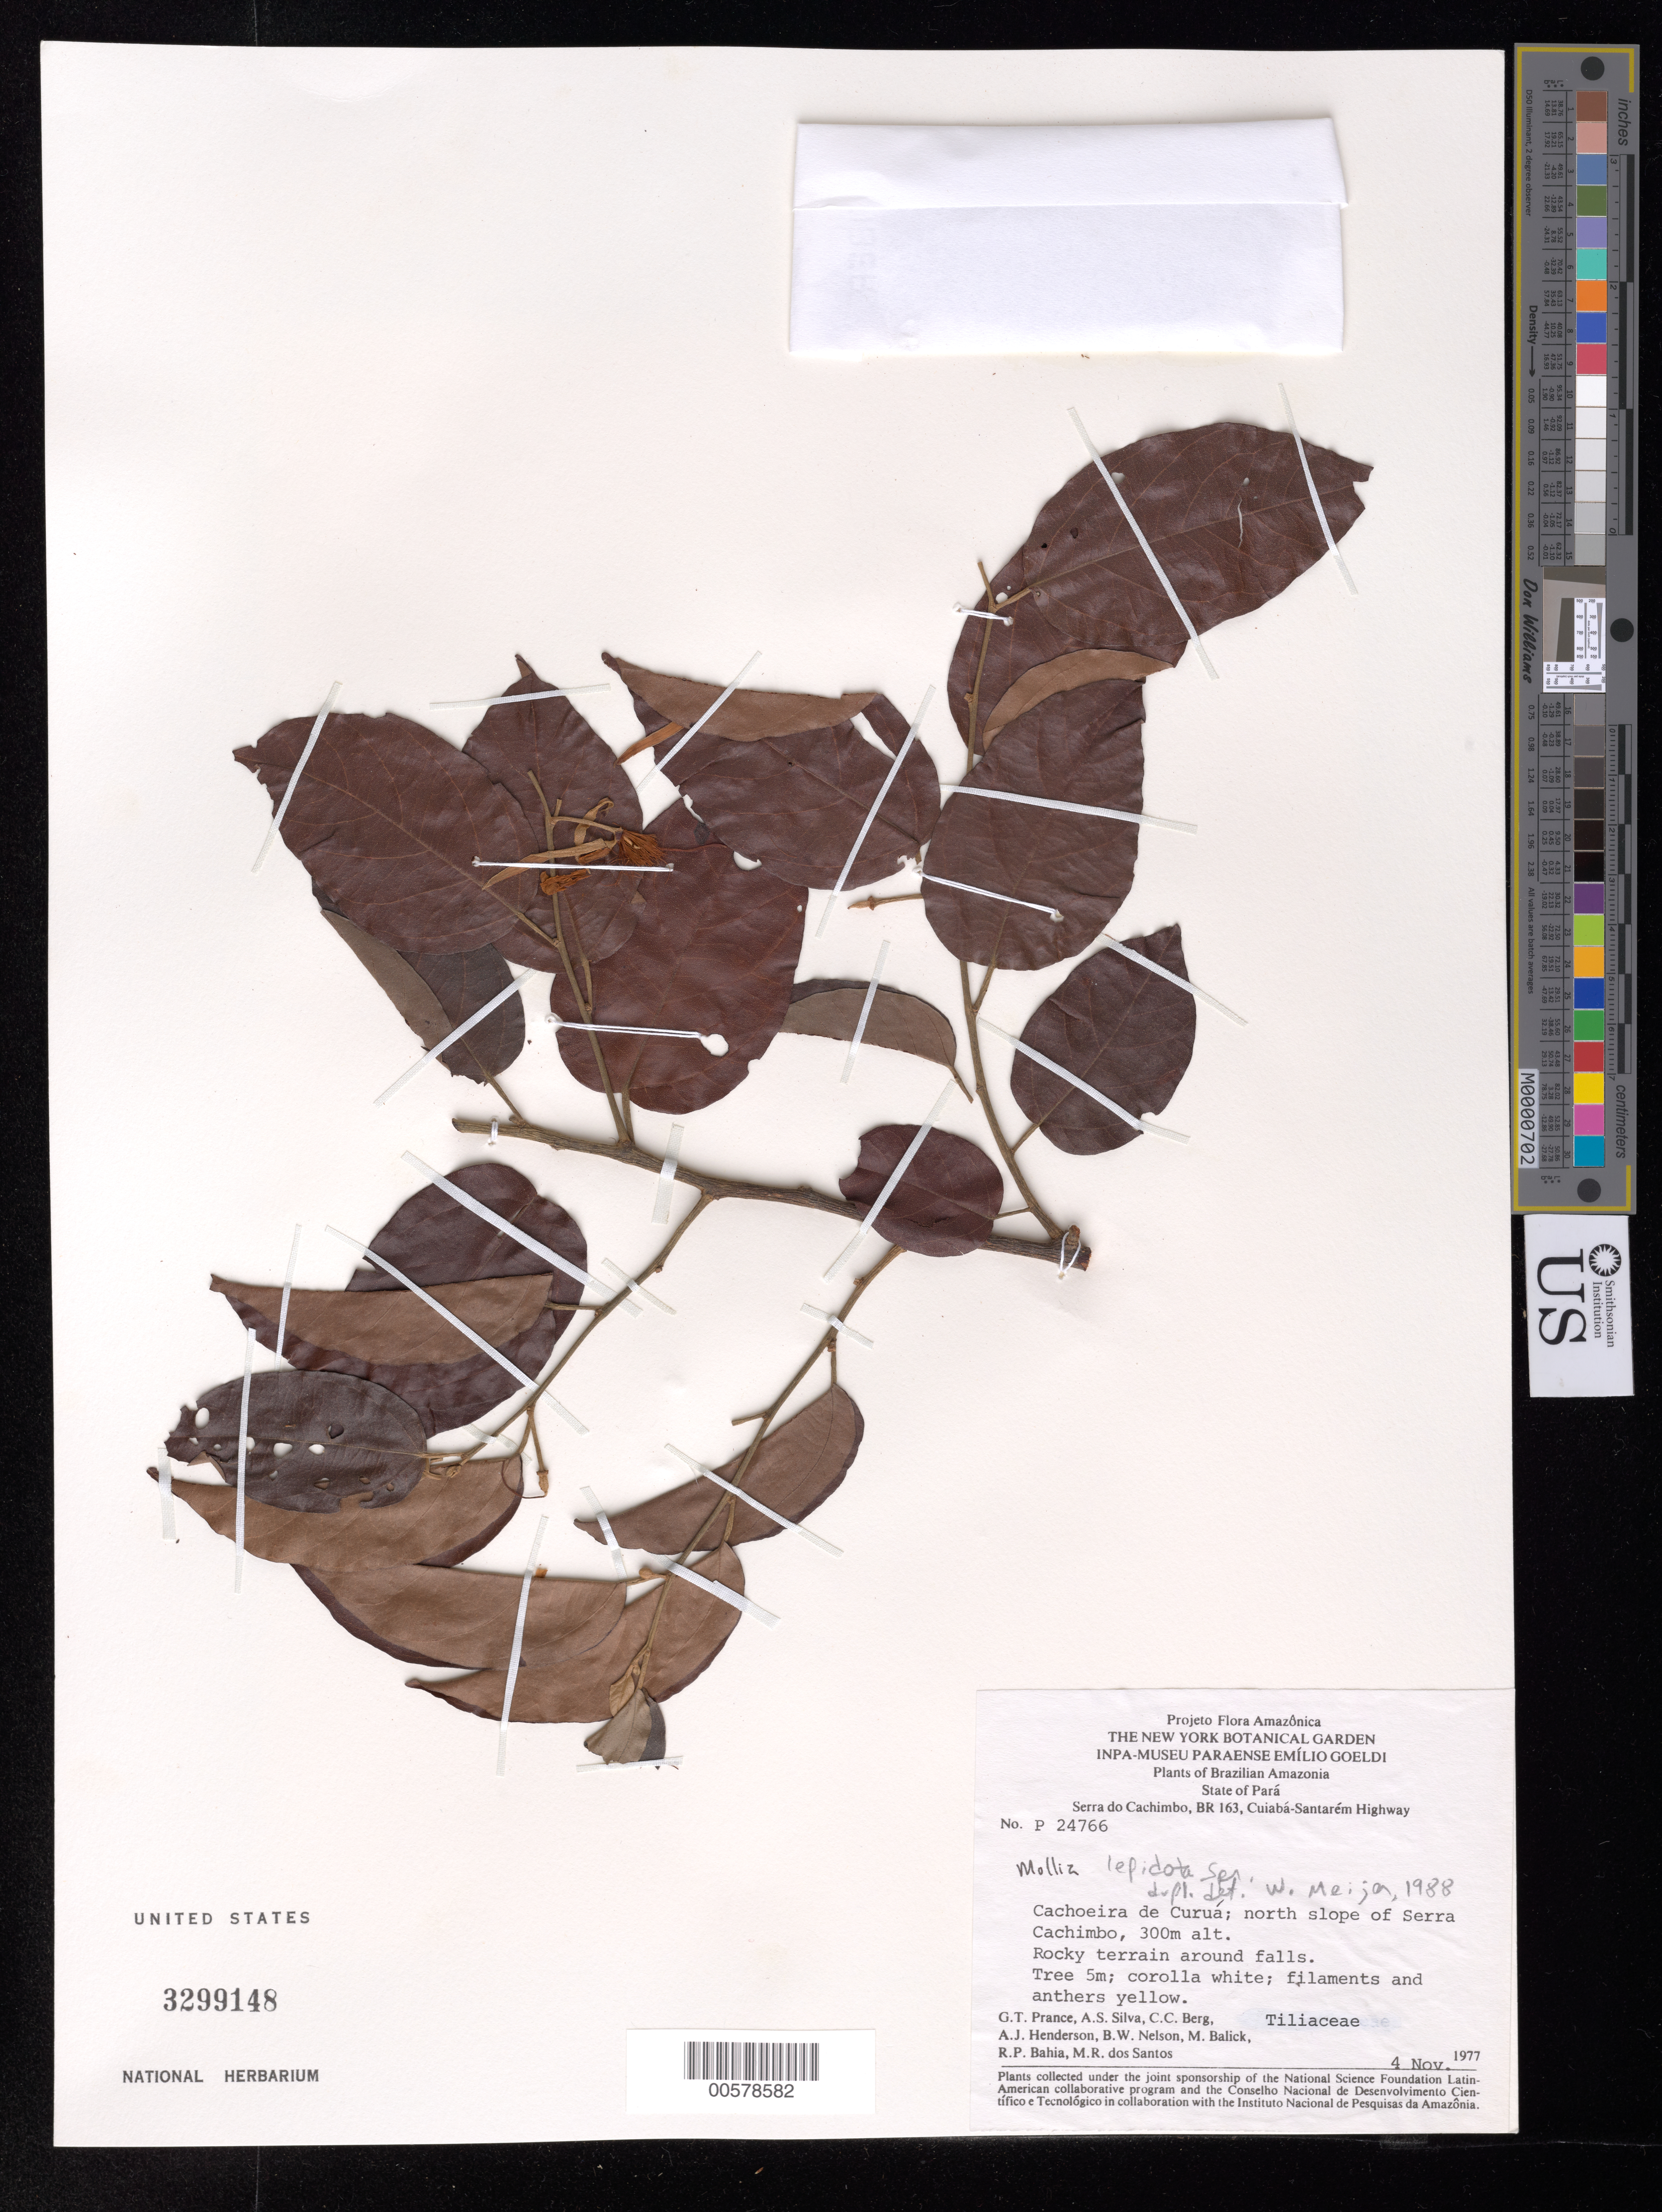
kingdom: Plantae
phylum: Tracheophyta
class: Magnoliopsida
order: Malvales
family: Malvaceae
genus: Mollia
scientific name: Mollia lepidota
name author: Spruce ex Benth.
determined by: Meijer, W.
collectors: G. T. Prance, F. Chagas e Silva, C. C. Berg & A. J. Henderson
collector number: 24766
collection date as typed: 04 Nov 1977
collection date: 1977-11-04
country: Brazil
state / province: Pará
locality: Cachoeira de Curuá; N slope of Serra Cachimbo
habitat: Rocky terrain around falls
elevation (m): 300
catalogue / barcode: US 3299148